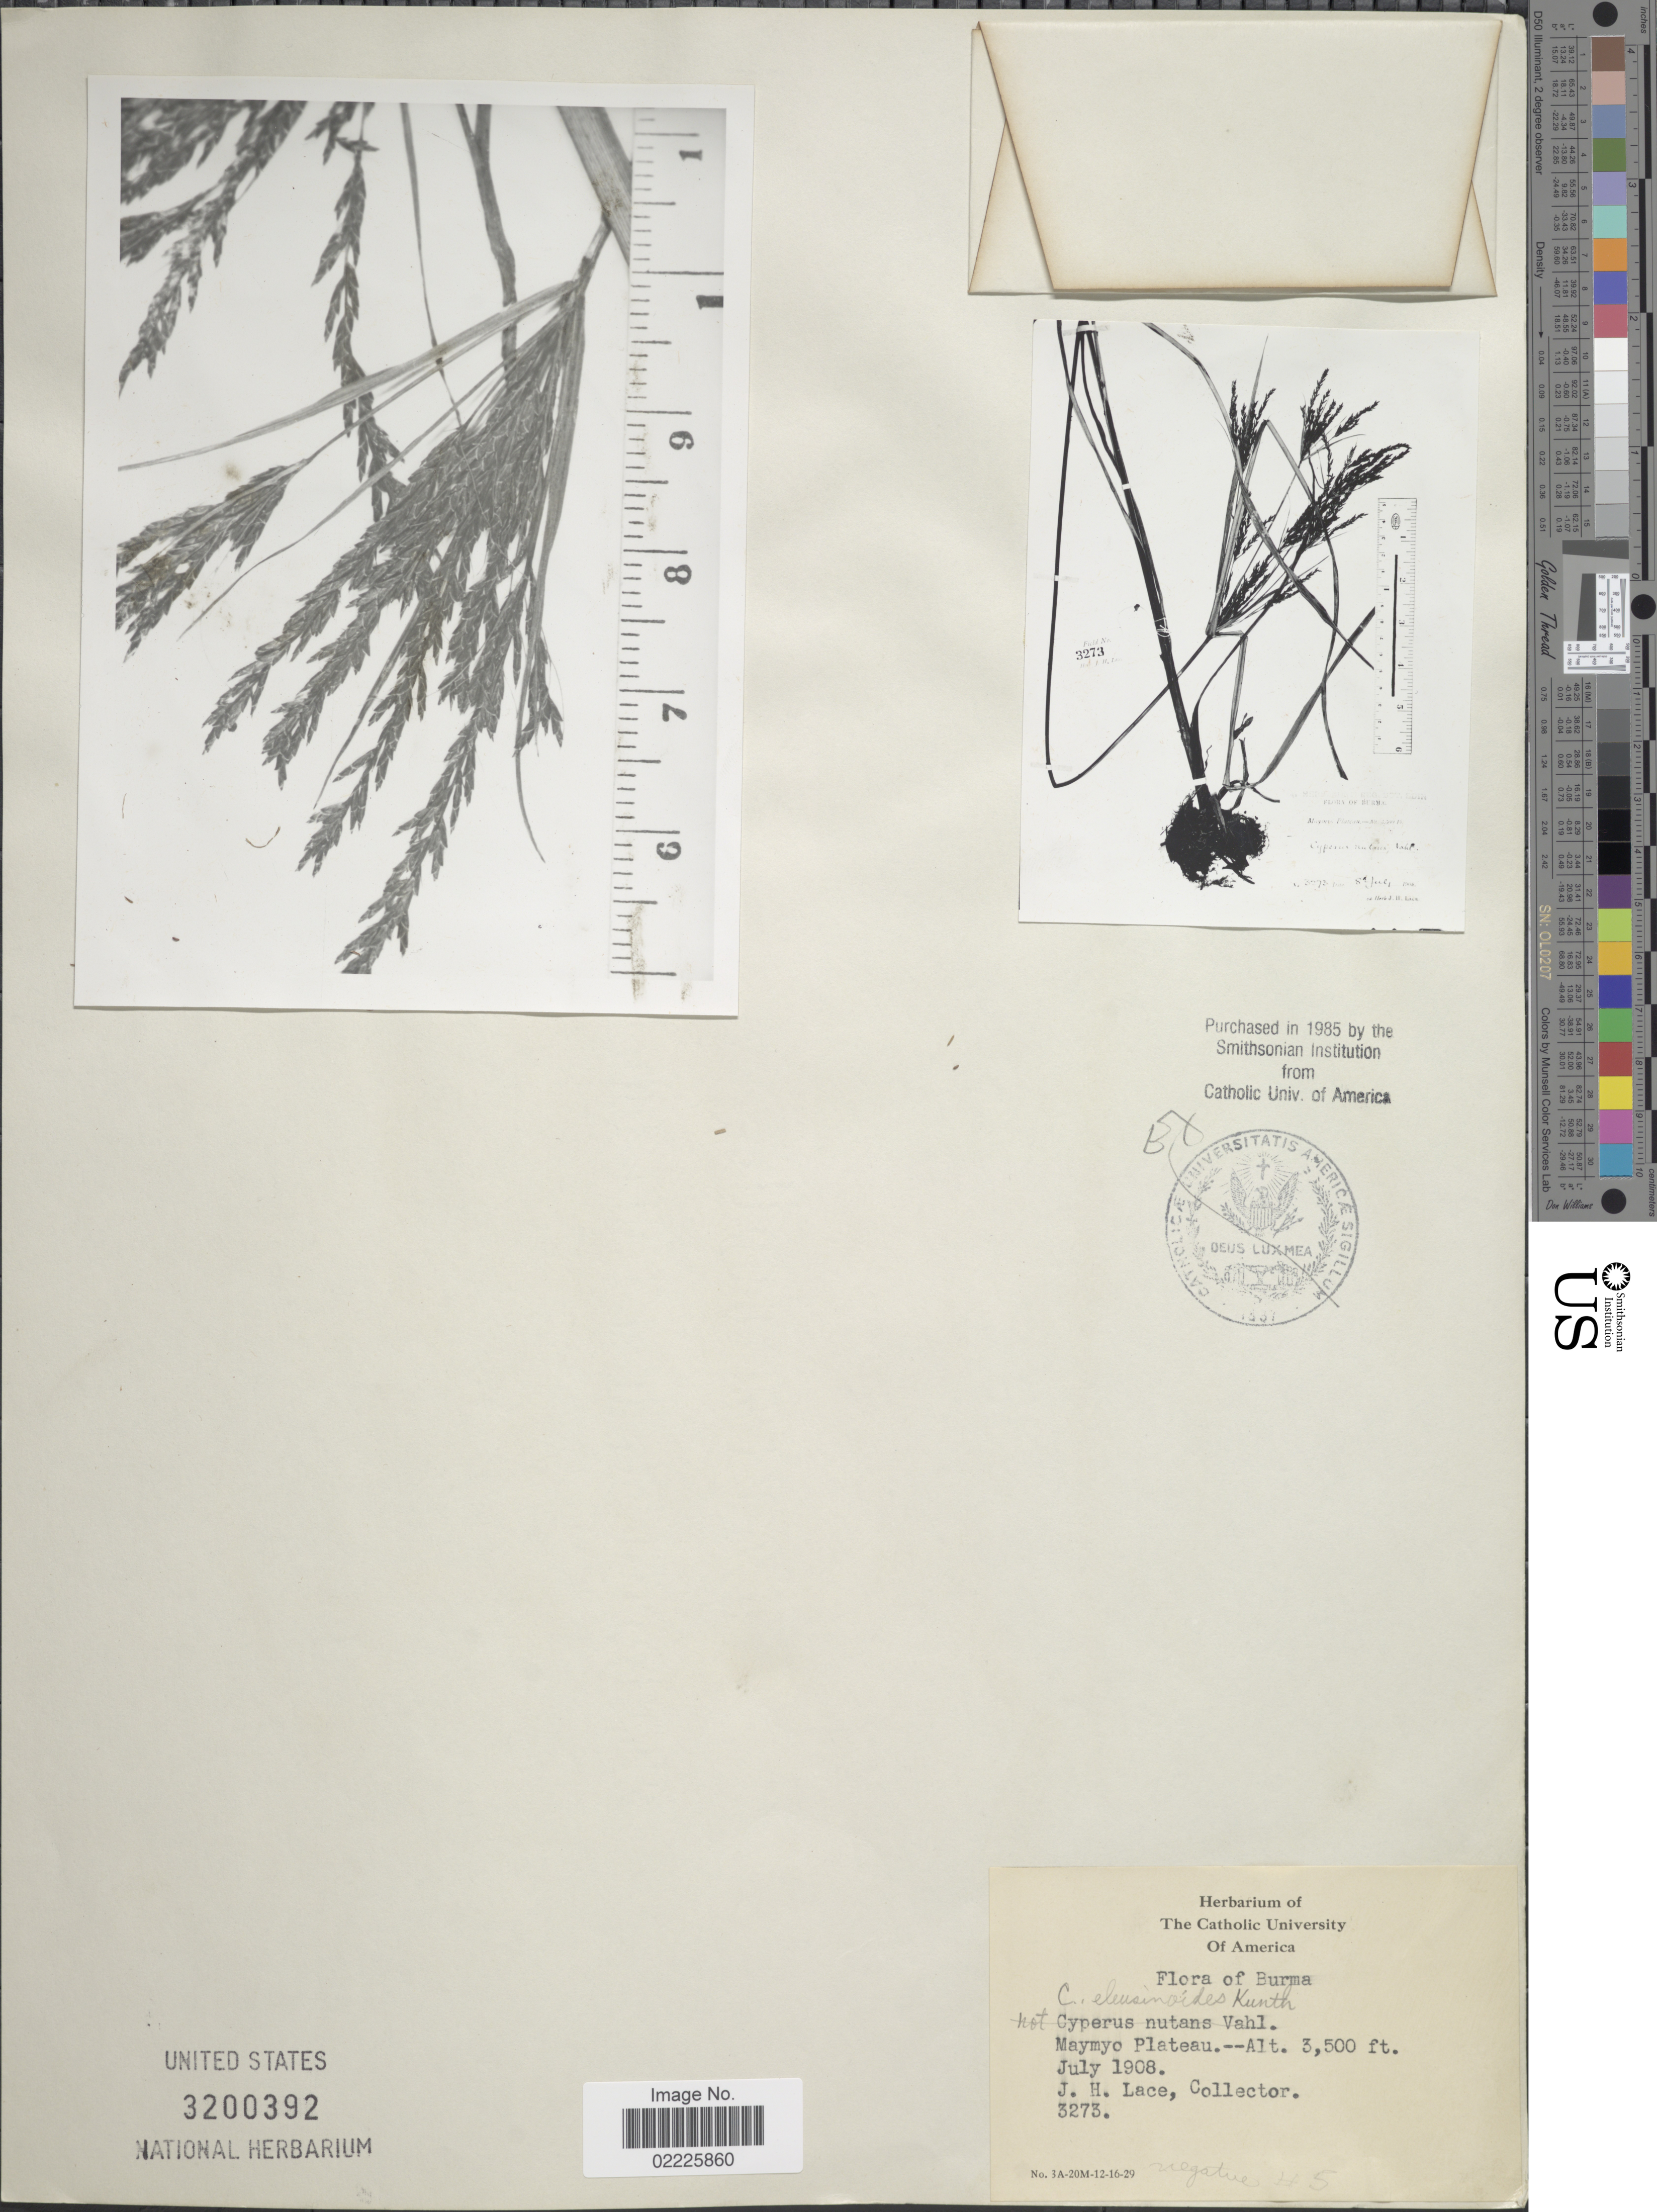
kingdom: Plantae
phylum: Tracheophyta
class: Liliopsida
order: Poales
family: Cyperaceae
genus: Cyperus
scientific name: Cyperus nutans subsp. eleusinoides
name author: (Kunth) T. Koyama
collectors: J. Lace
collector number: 3273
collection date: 1908-07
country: Myanmar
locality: Maymyo Plateau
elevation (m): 1067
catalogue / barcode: US 3200392